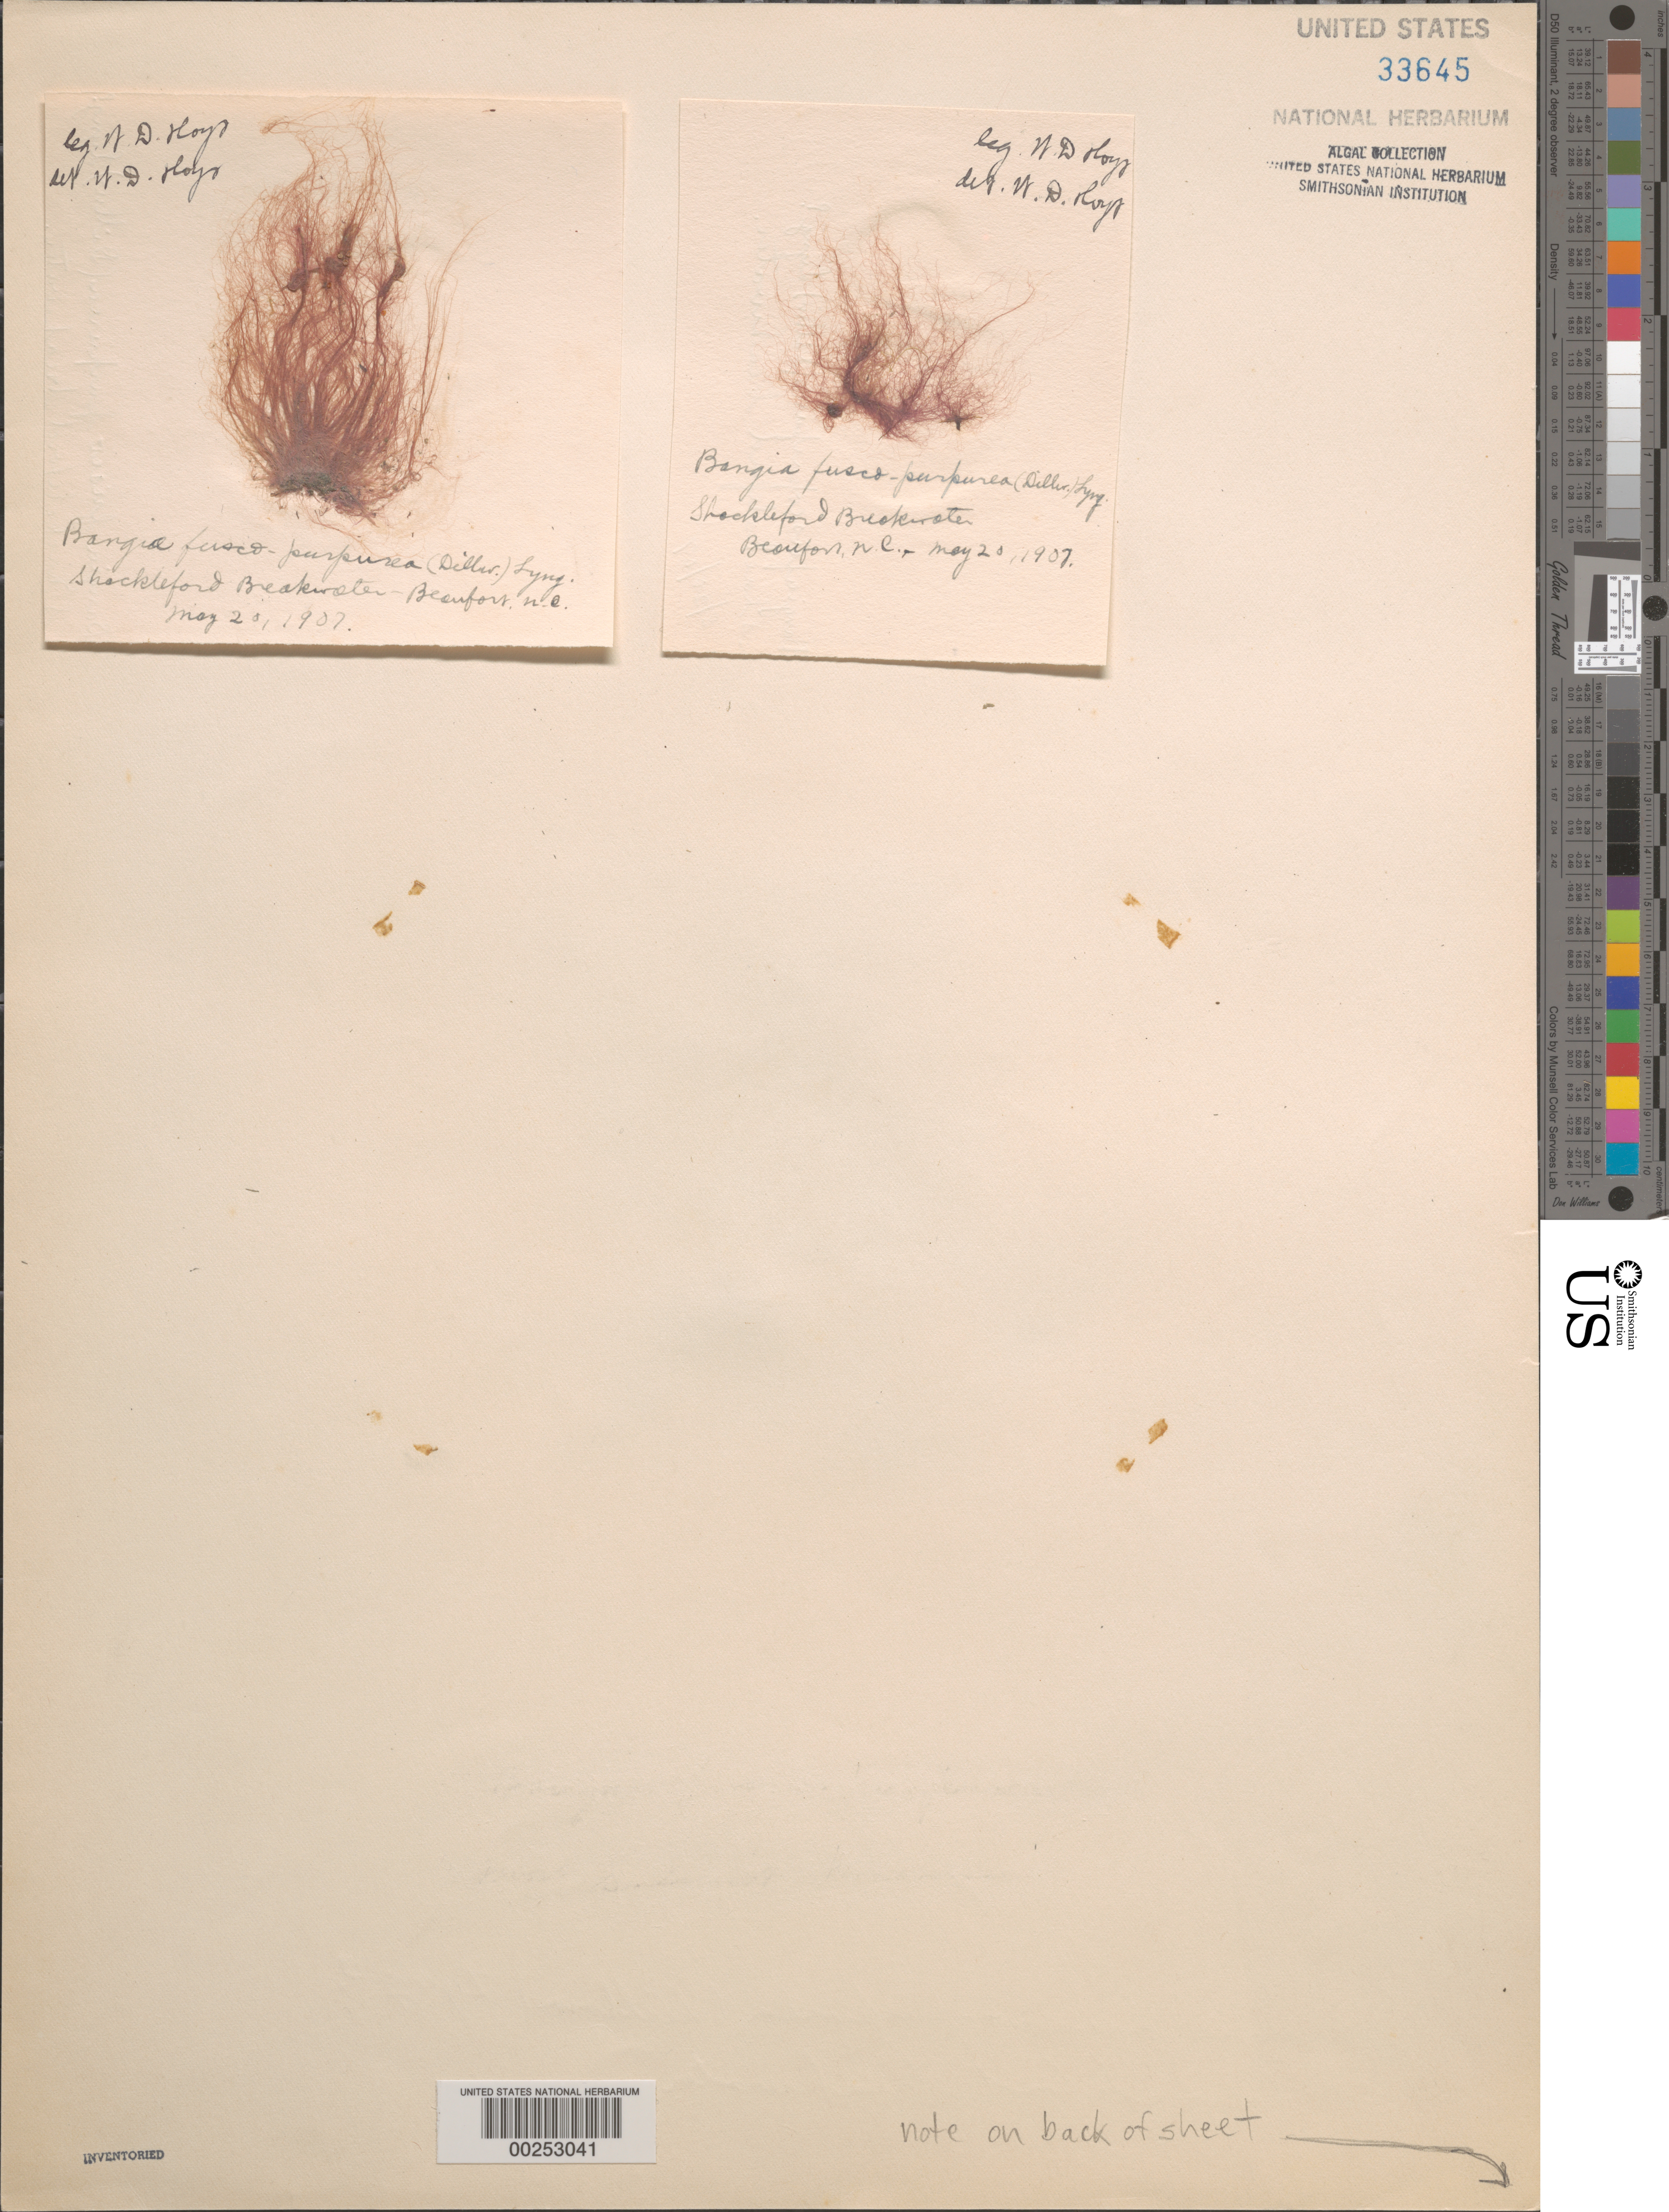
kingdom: Plantae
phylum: Rhodophyta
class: Bangiophyceae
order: Bangiales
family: Bangiaceae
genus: Bangia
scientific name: Bangia fuscopurpurea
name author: (Dillwyn) Lyngb.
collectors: W. D. Hoyt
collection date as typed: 20 May 1907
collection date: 1907-05-20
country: United States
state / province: North Carolina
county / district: Carteret County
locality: Beaufort, Shackleford breakwater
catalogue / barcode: US 33645